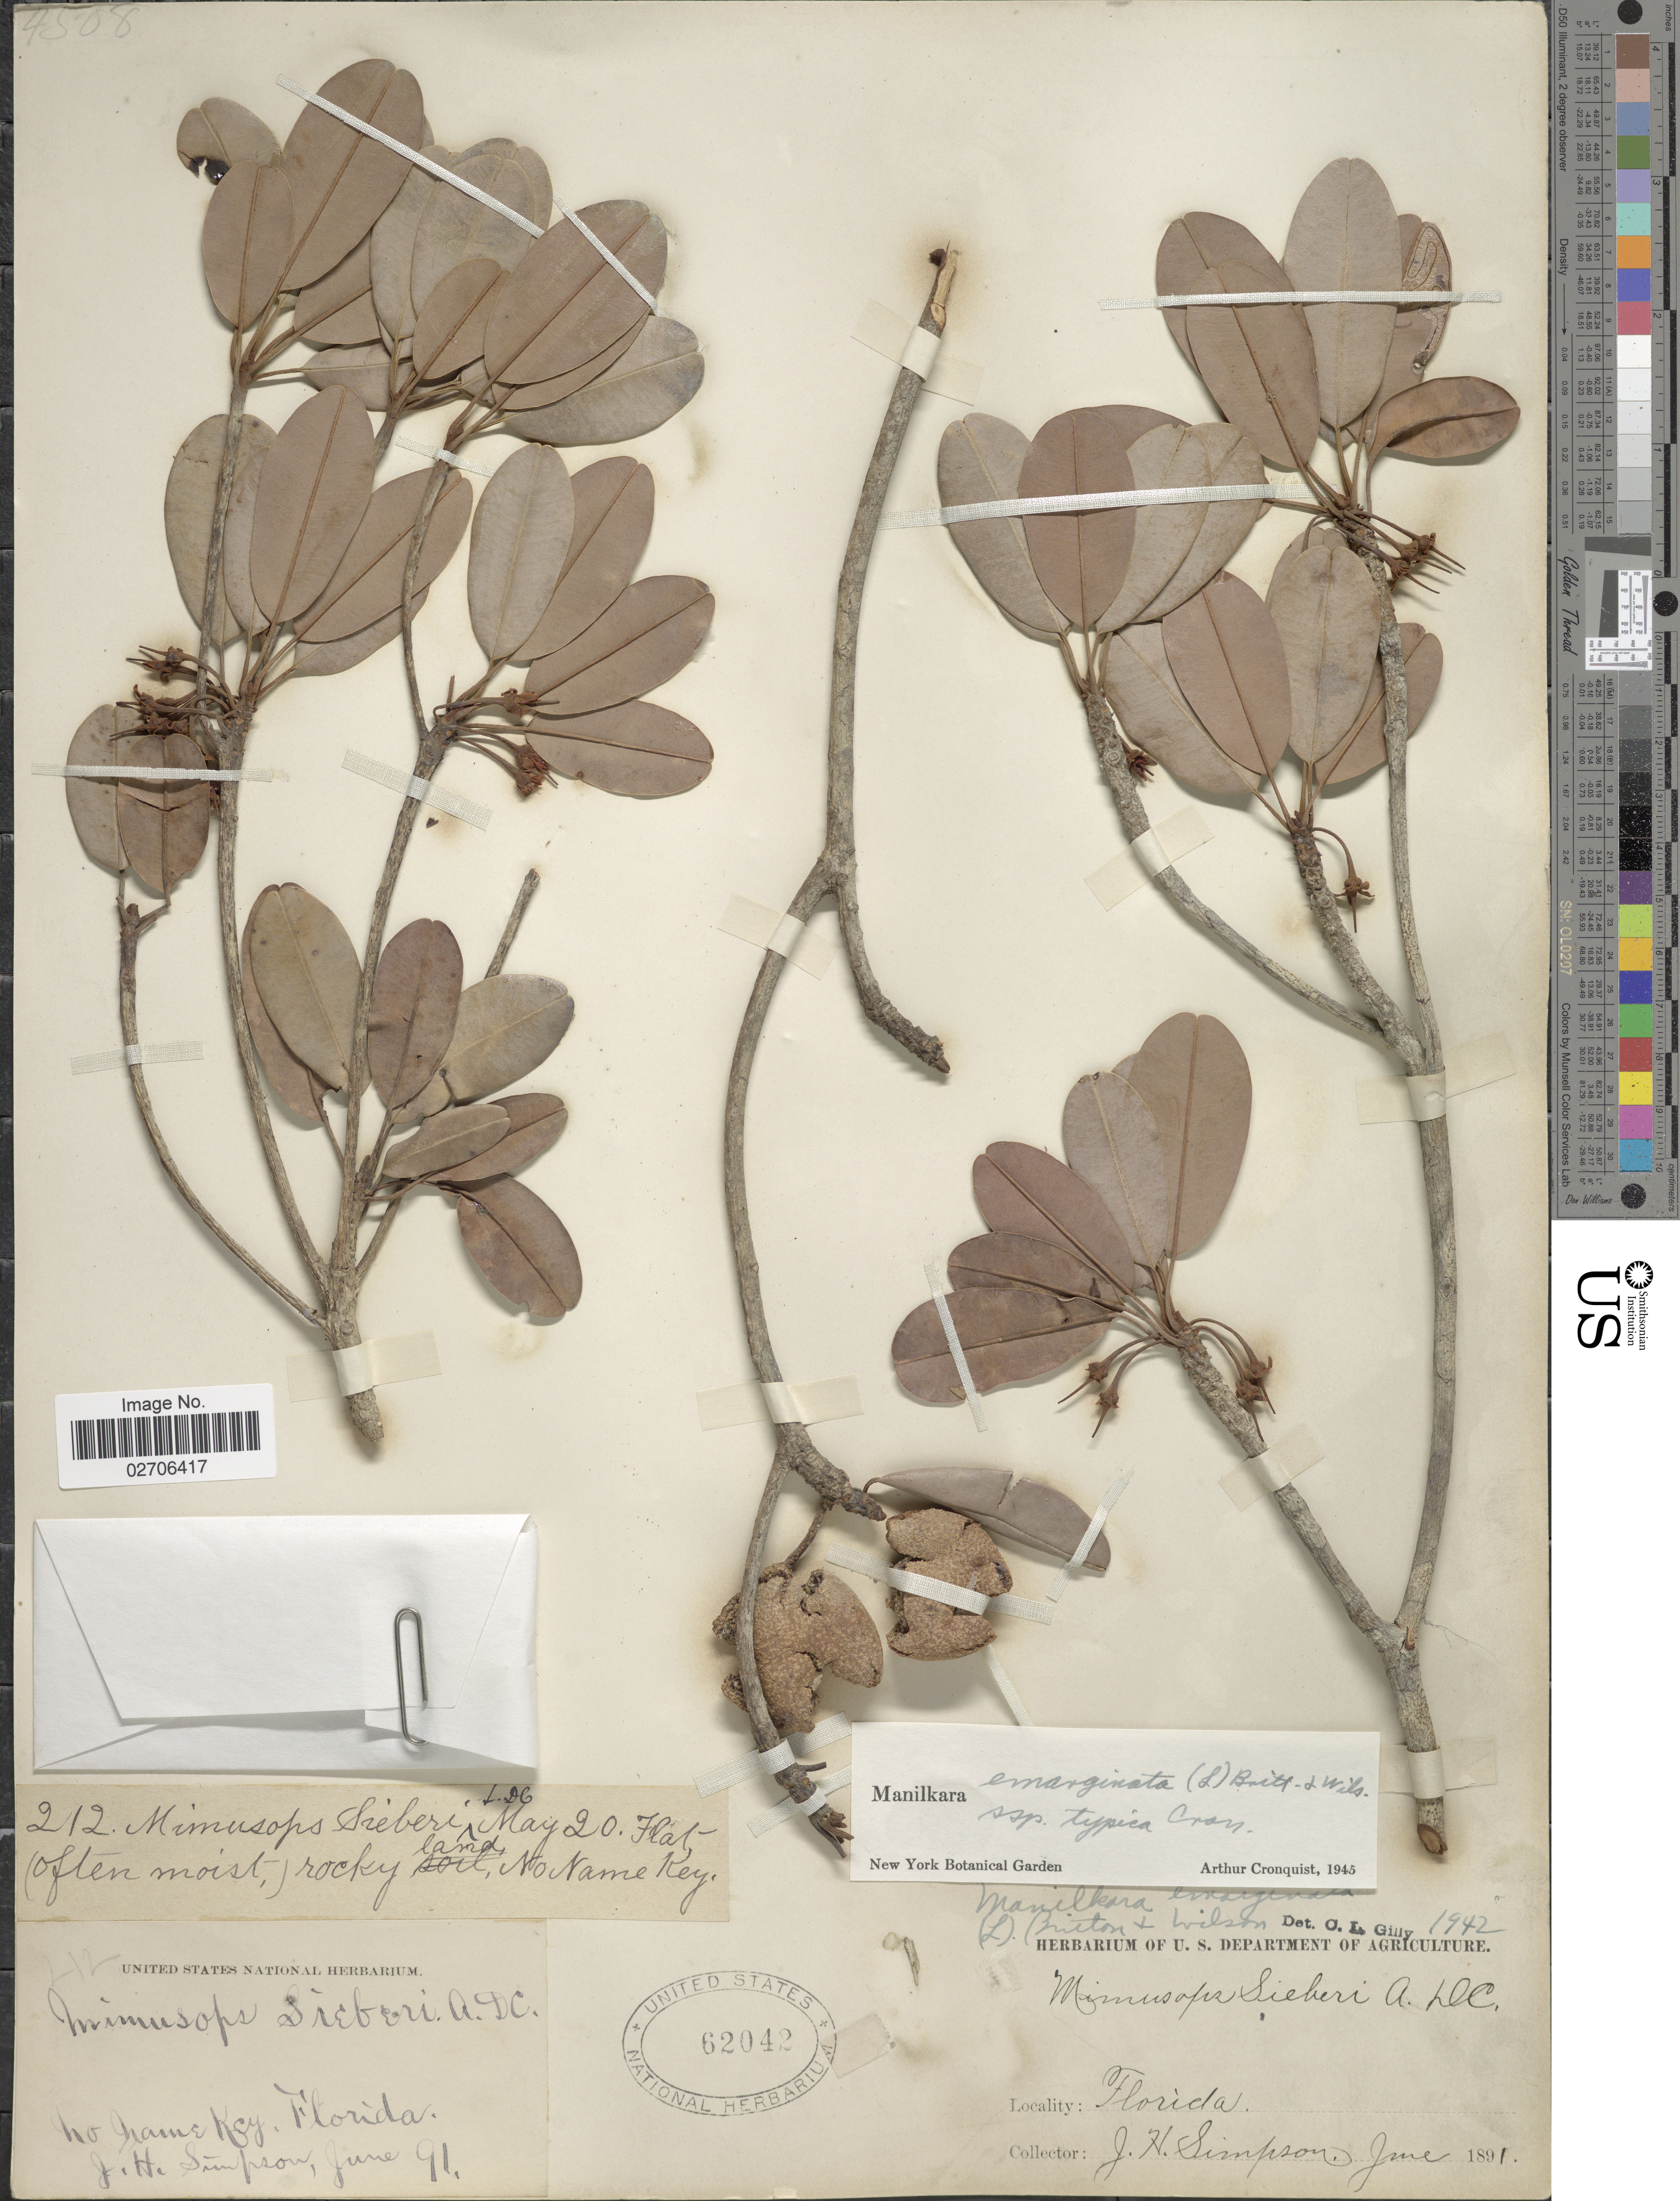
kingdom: Plantae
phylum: Tracheophyta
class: Magnoliopsida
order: Ericales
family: Sapotaceae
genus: Manilkara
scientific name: Manilkara emarginata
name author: (L.) Britton & P. Wilson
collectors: J. H. Simpson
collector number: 212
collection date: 1891-05/1891-06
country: United States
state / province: Florida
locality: No Name Key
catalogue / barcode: US 62042